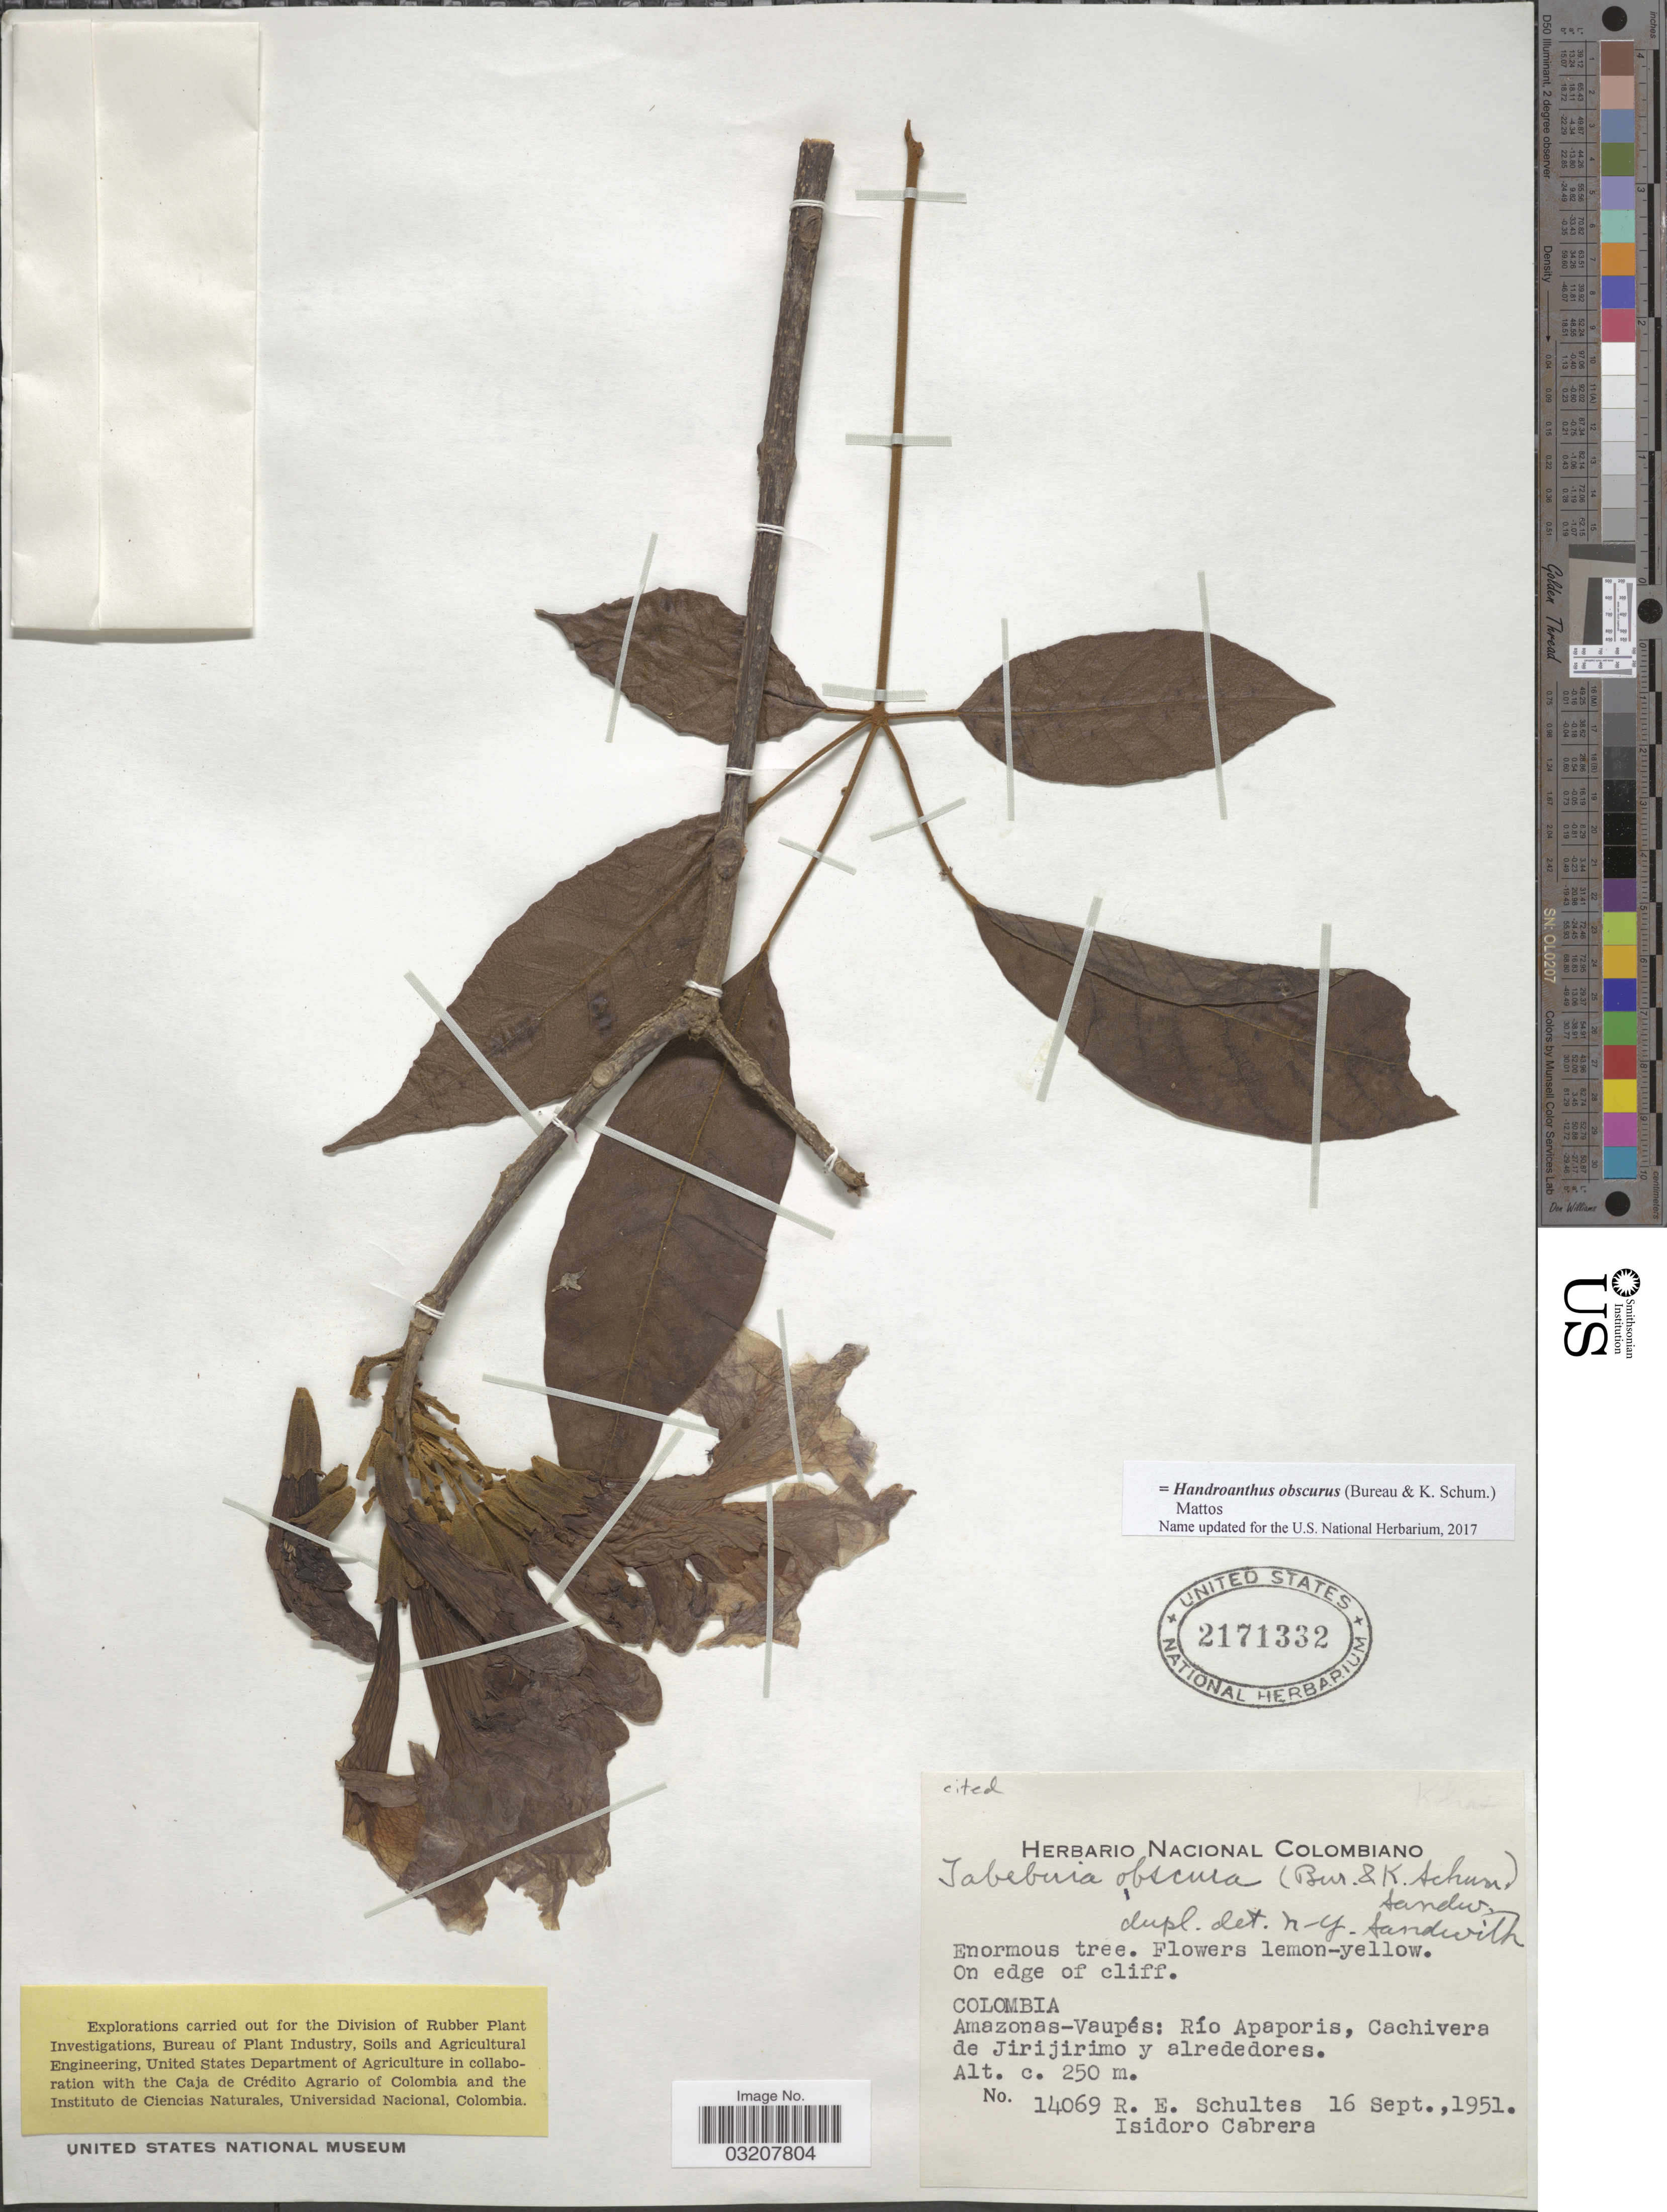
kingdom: Plantae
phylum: Tracheophyta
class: Magnoliopsida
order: Lamiales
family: Bignoniaceae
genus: Handroanthus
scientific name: Handroanthus obscurus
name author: (Bureau ex K. Schum.) Mattos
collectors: R. E. Schultes & I. Cabrera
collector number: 14069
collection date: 1951-09-16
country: Colombia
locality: Amazonas-Vaupés: Río Apaporis, Cachivera de Jirijirimo y alrededores.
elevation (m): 250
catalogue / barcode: US 2171332